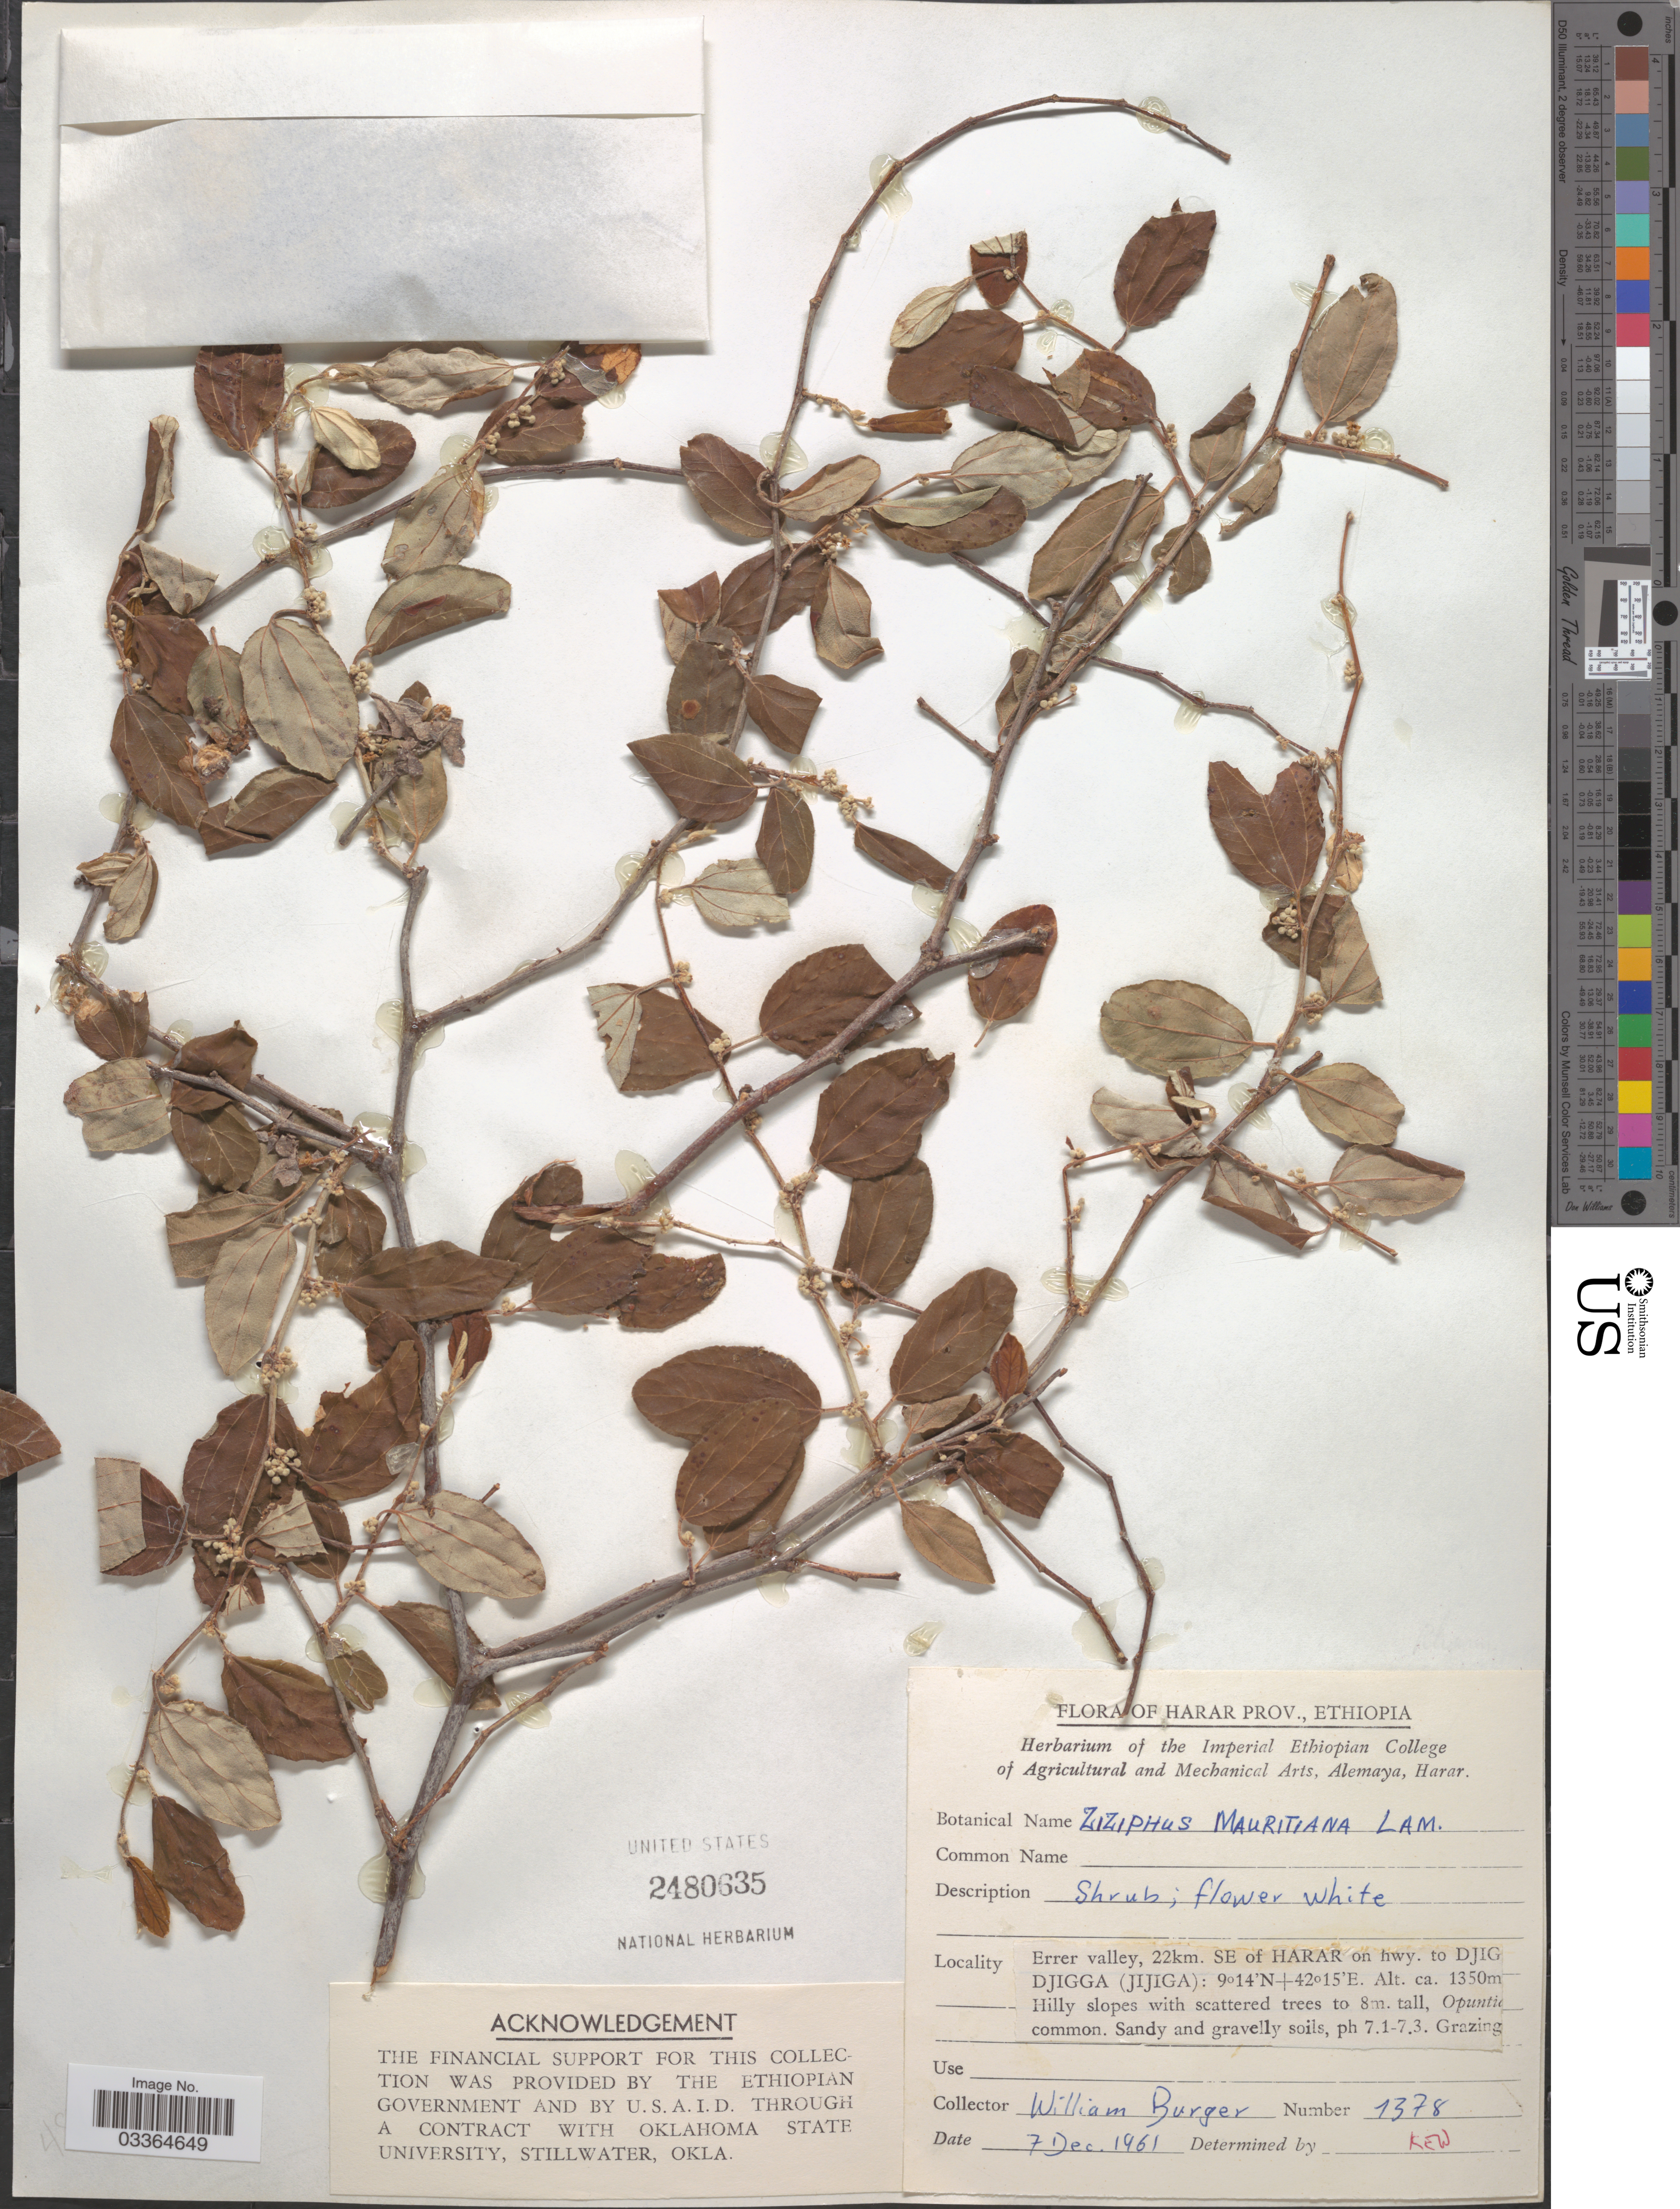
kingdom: Plantae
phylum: Tracheophyta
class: Magnoliopsida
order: Rosales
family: Rhamnaceae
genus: Ziziphus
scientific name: Ziziphus mauritiana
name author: Lam.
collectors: W. Burger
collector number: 1378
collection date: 1961-12-07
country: Ethiopia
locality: Harar Prov. Errer valley, 22 km. SE of Harar on hwy. to Djig Djigga (Jijiga).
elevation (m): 1350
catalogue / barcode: US 2480635